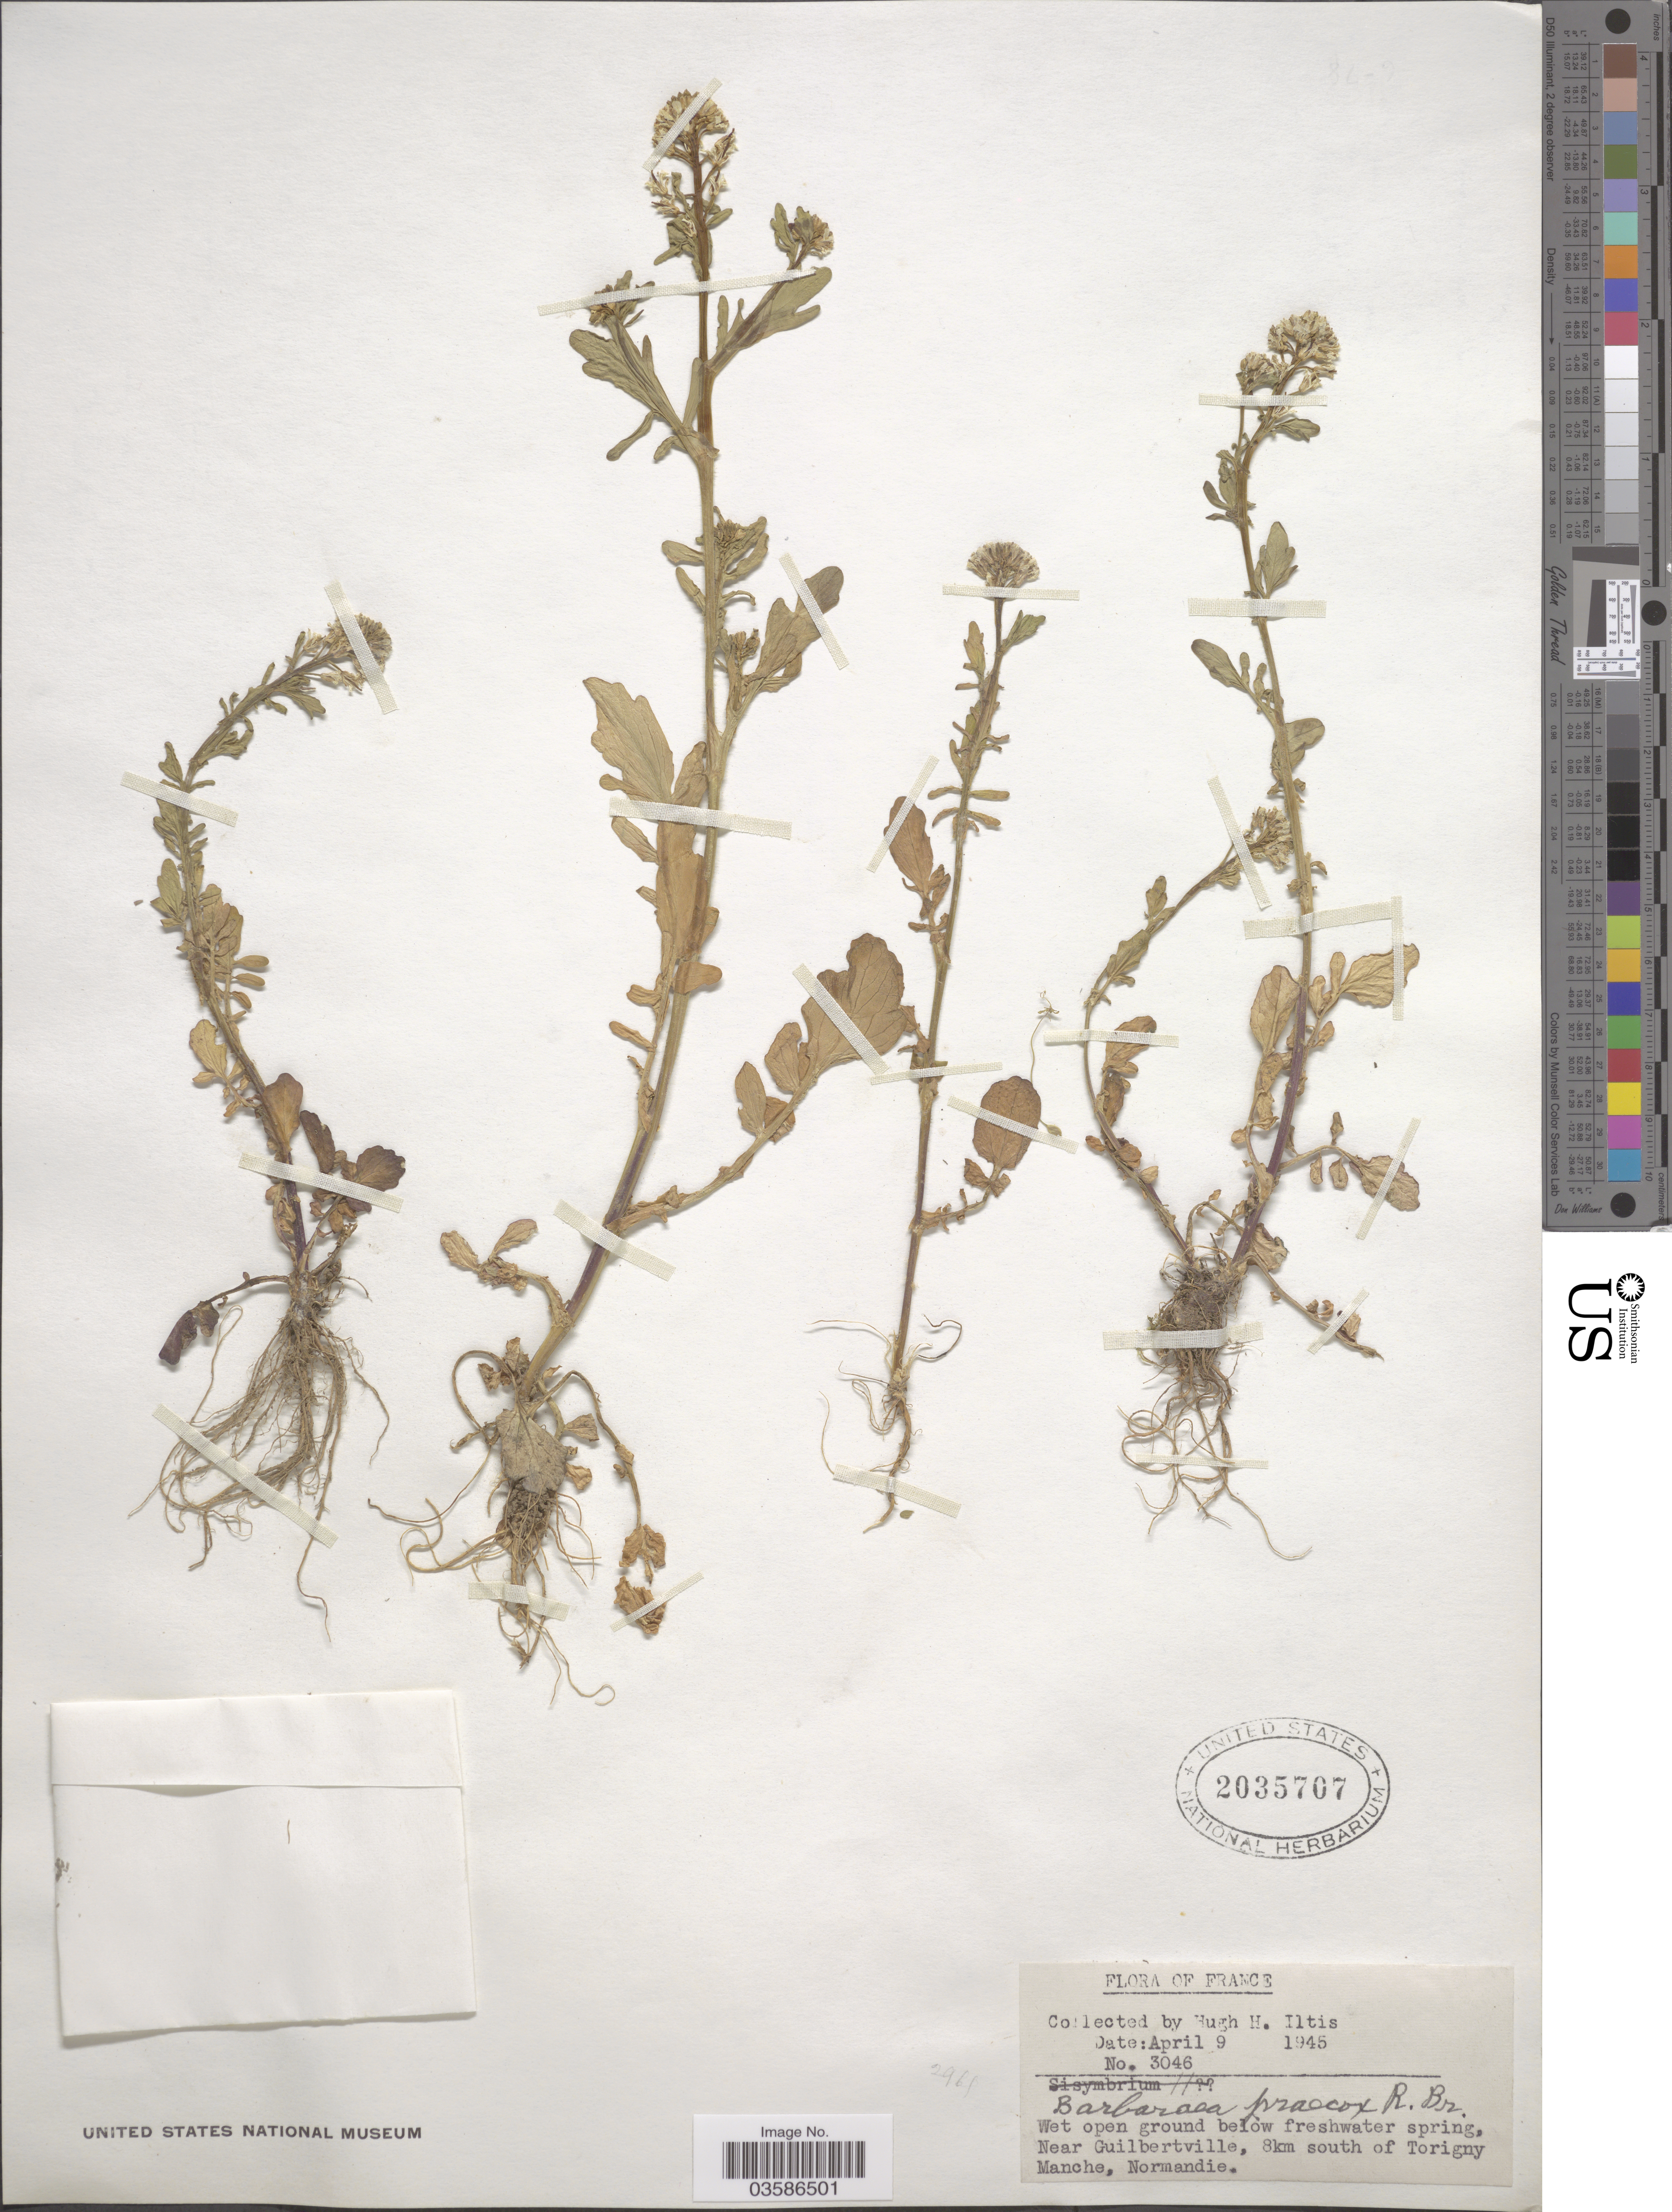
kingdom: Plantae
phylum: Tracheophyta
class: Magnoliopsida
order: Brassicales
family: Brassicaceae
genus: Barbarea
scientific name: Barbarea praecox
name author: (Sm.) W.T. Aiton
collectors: H. H. Iltis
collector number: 3046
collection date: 1945-04-09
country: France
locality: Near Guilbertville, 8km south of Torigny Manche, Normandie.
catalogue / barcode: US 2035707